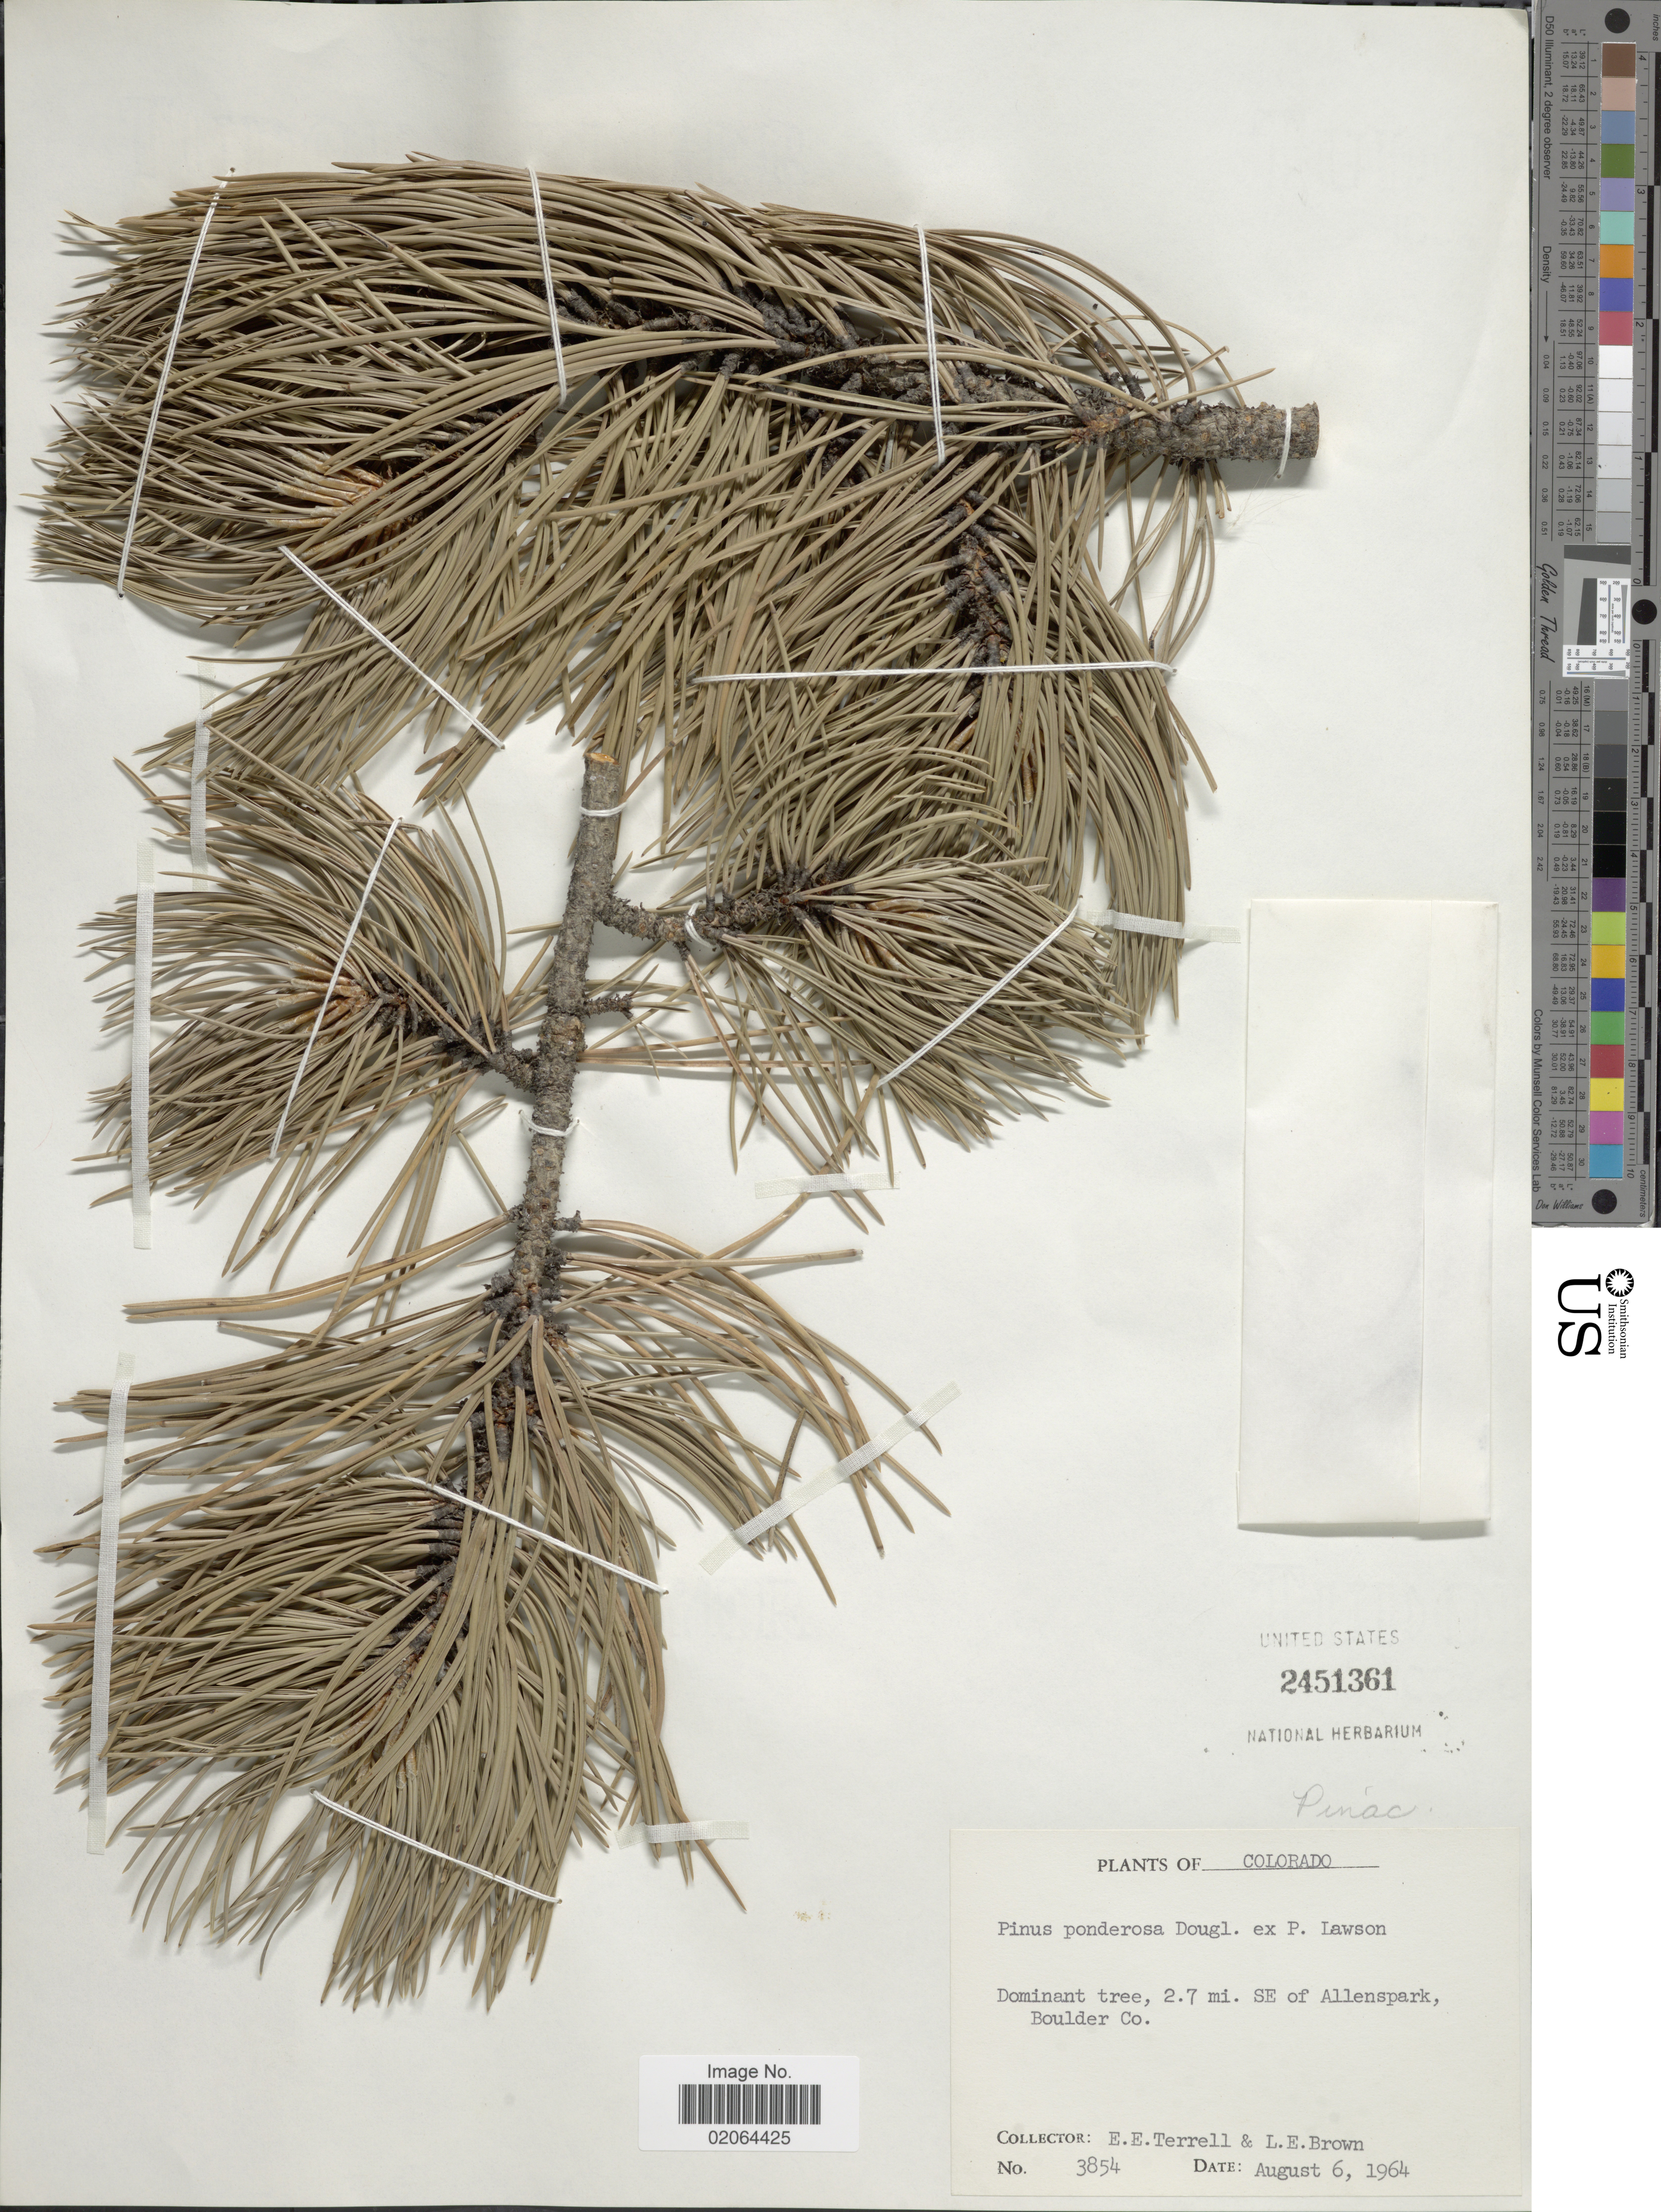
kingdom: Plantae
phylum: Tracheophyta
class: Pinopsida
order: Pinales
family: Pinaceae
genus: Pinus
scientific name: Pinus ponderosa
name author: Douglas ex C. Lawson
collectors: E. E. Terrell & L. E. Brown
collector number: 3854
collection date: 1964-08-06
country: United States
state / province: Colorado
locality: Colorado. 2.7 mi. SE of Allenspark, Boulder Co.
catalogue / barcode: US 2451361